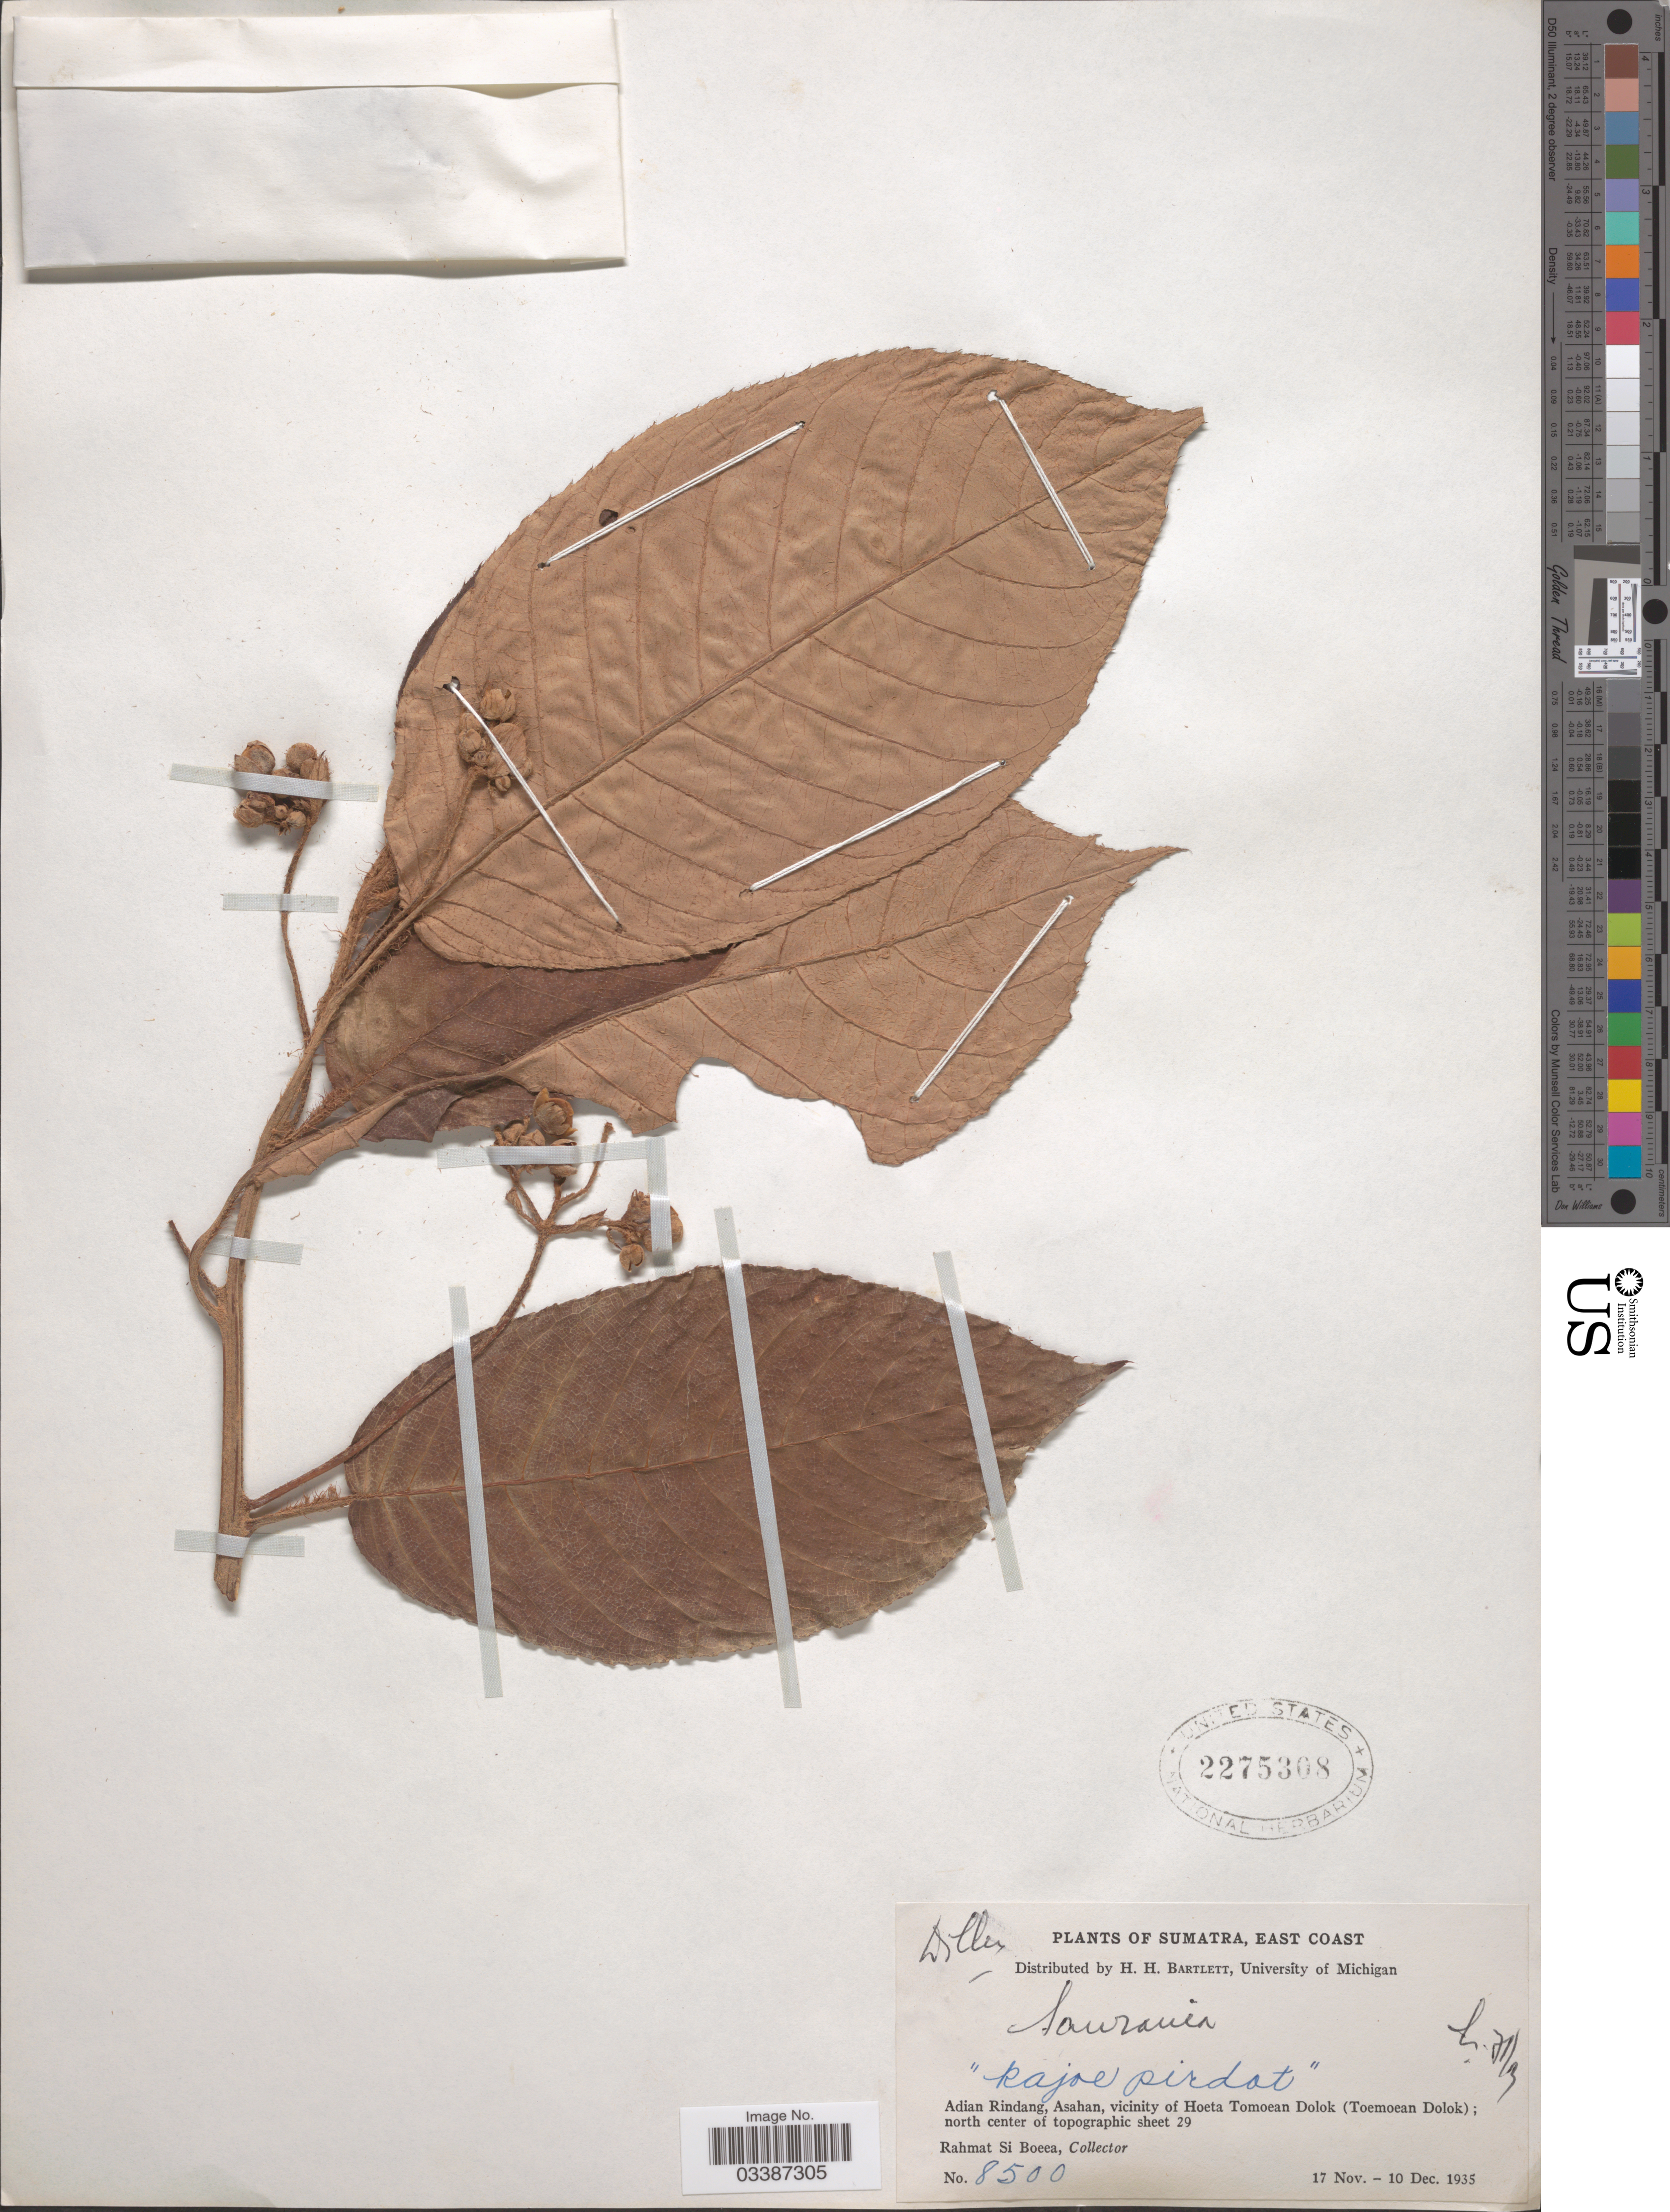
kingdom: Plantae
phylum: Tracheophyta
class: Magnoliopsida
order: Ericales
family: Actinidiaceae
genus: Saurauia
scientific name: Saurauia sp.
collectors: Rahmat Si Boeea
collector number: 8500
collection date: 1935-11-17/1935-12-10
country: Indonesia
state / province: Sumatra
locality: East Coast. Adian Rindang, Asahan, vicinity of Hoeta Tomoean Dolok (Toemoean Dolok); north center of topographic sheet 29.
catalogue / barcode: US 2275308